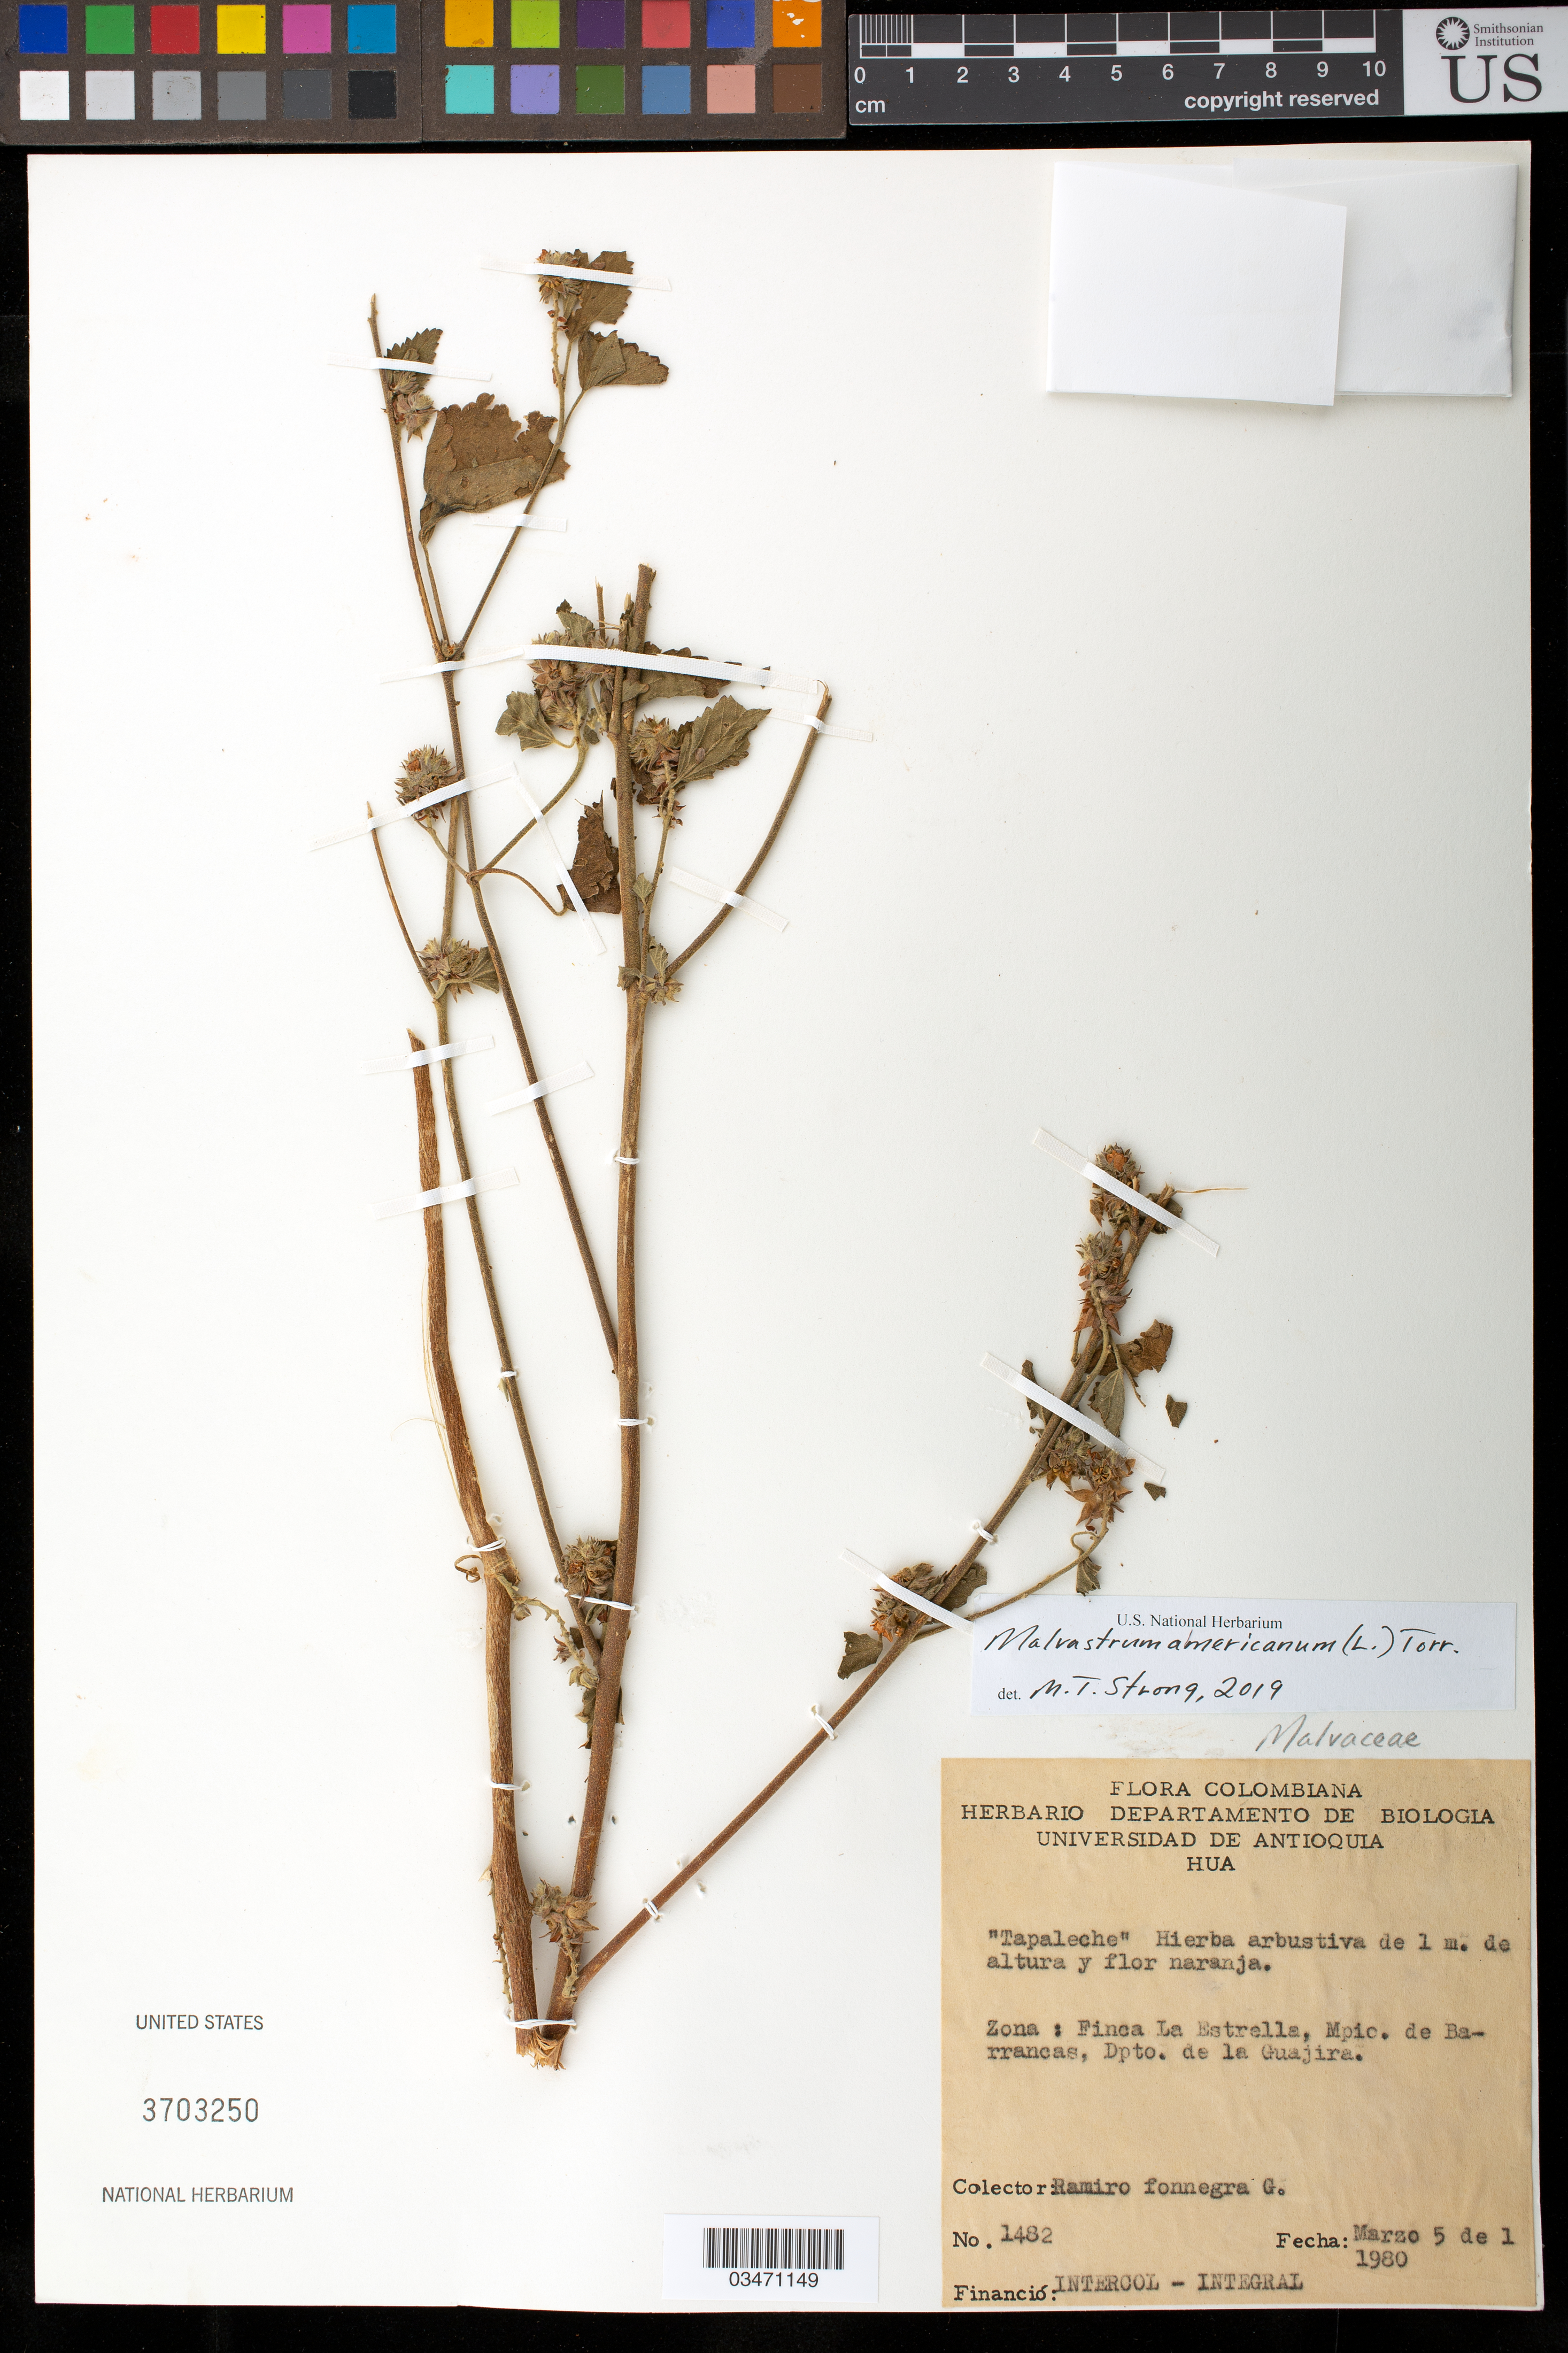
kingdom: Plantae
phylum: Tracheophyta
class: Magnoliopsida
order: Malvales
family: Malvaceae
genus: Malvastrum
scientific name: Malvastrum americanum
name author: (L.) Torr.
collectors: R. Fonnegra G.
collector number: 1482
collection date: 1980-03-05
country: Colombia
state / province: La Guajira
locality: Finga La Estrella, Mpio. de Barrancas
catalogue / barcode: US 3703250